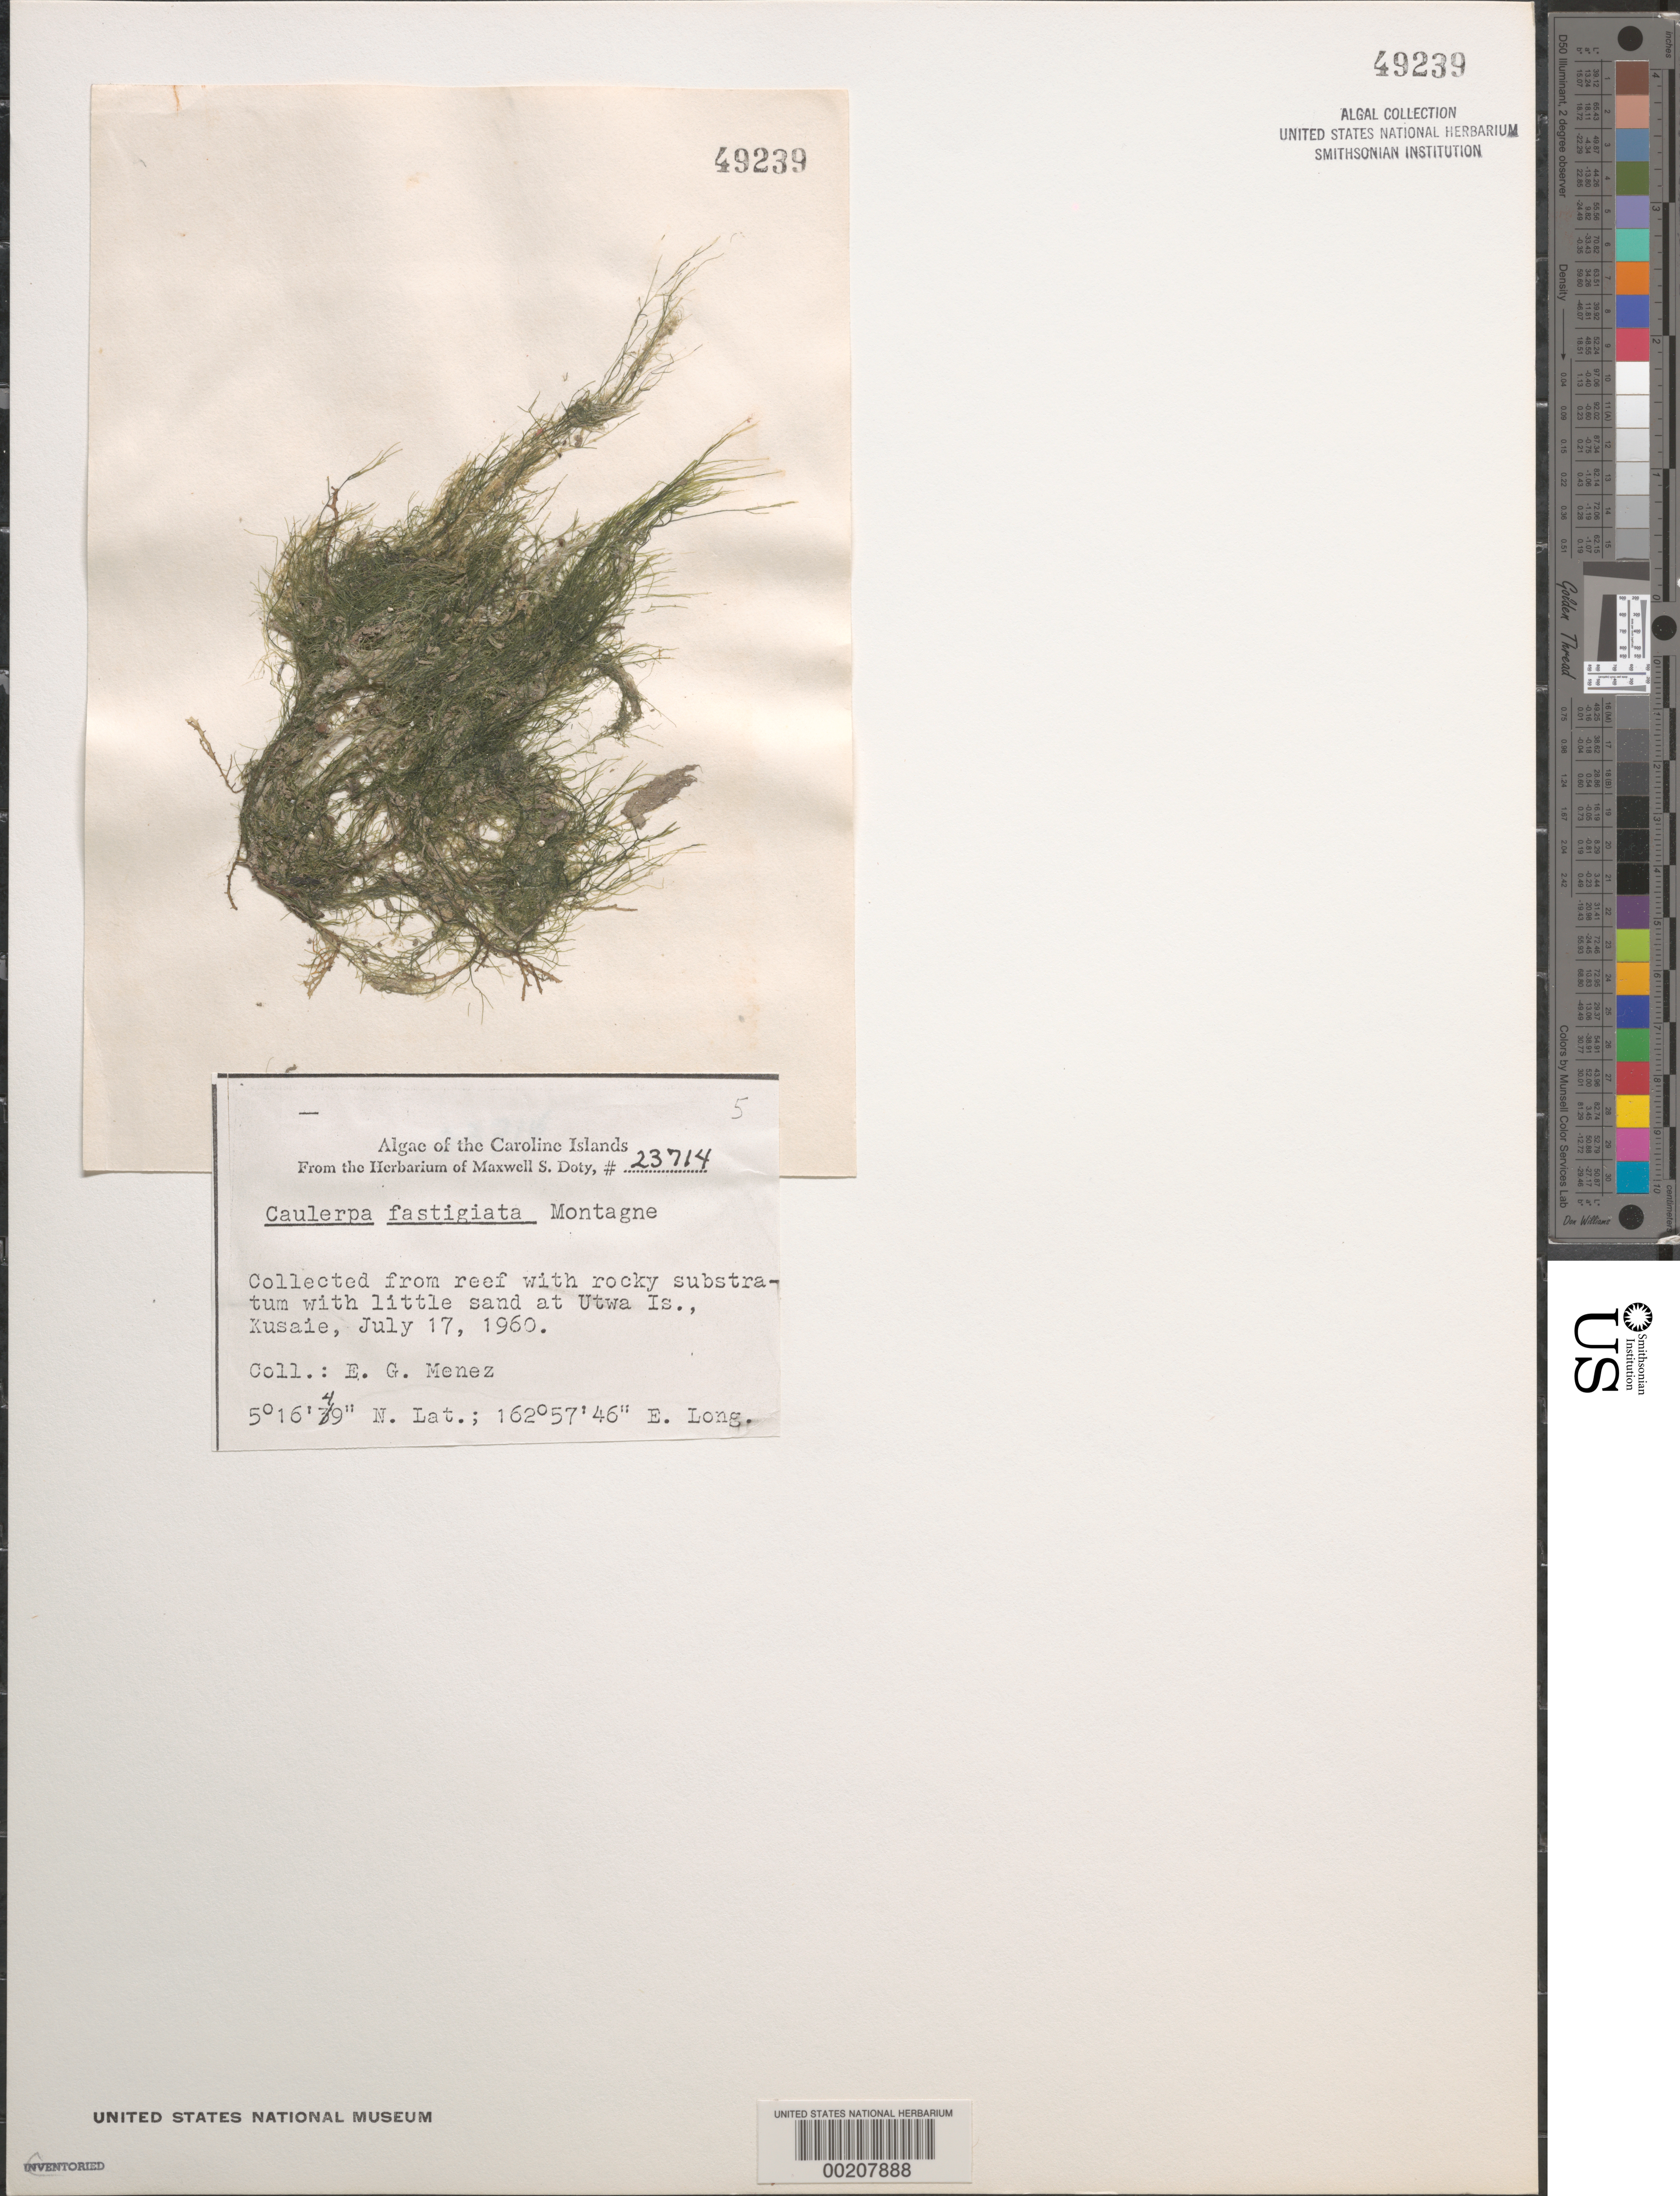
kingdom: Plantae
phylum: Chlorophyta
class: Ulvophyceae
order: Bryopsidales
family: Caulerpaceae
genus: Caulerpa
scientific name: Caulerpa fastigiata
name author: Mont.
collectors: Meñez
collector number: MSD 23714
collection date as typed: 17 Jul 1960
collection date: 1960-07-17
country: Micronesia, Federated States of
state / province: Kosrae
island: Utwa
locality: Utwa Island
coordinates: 5 16' 49" N, 162 57' 46" E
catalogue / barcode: US 49239